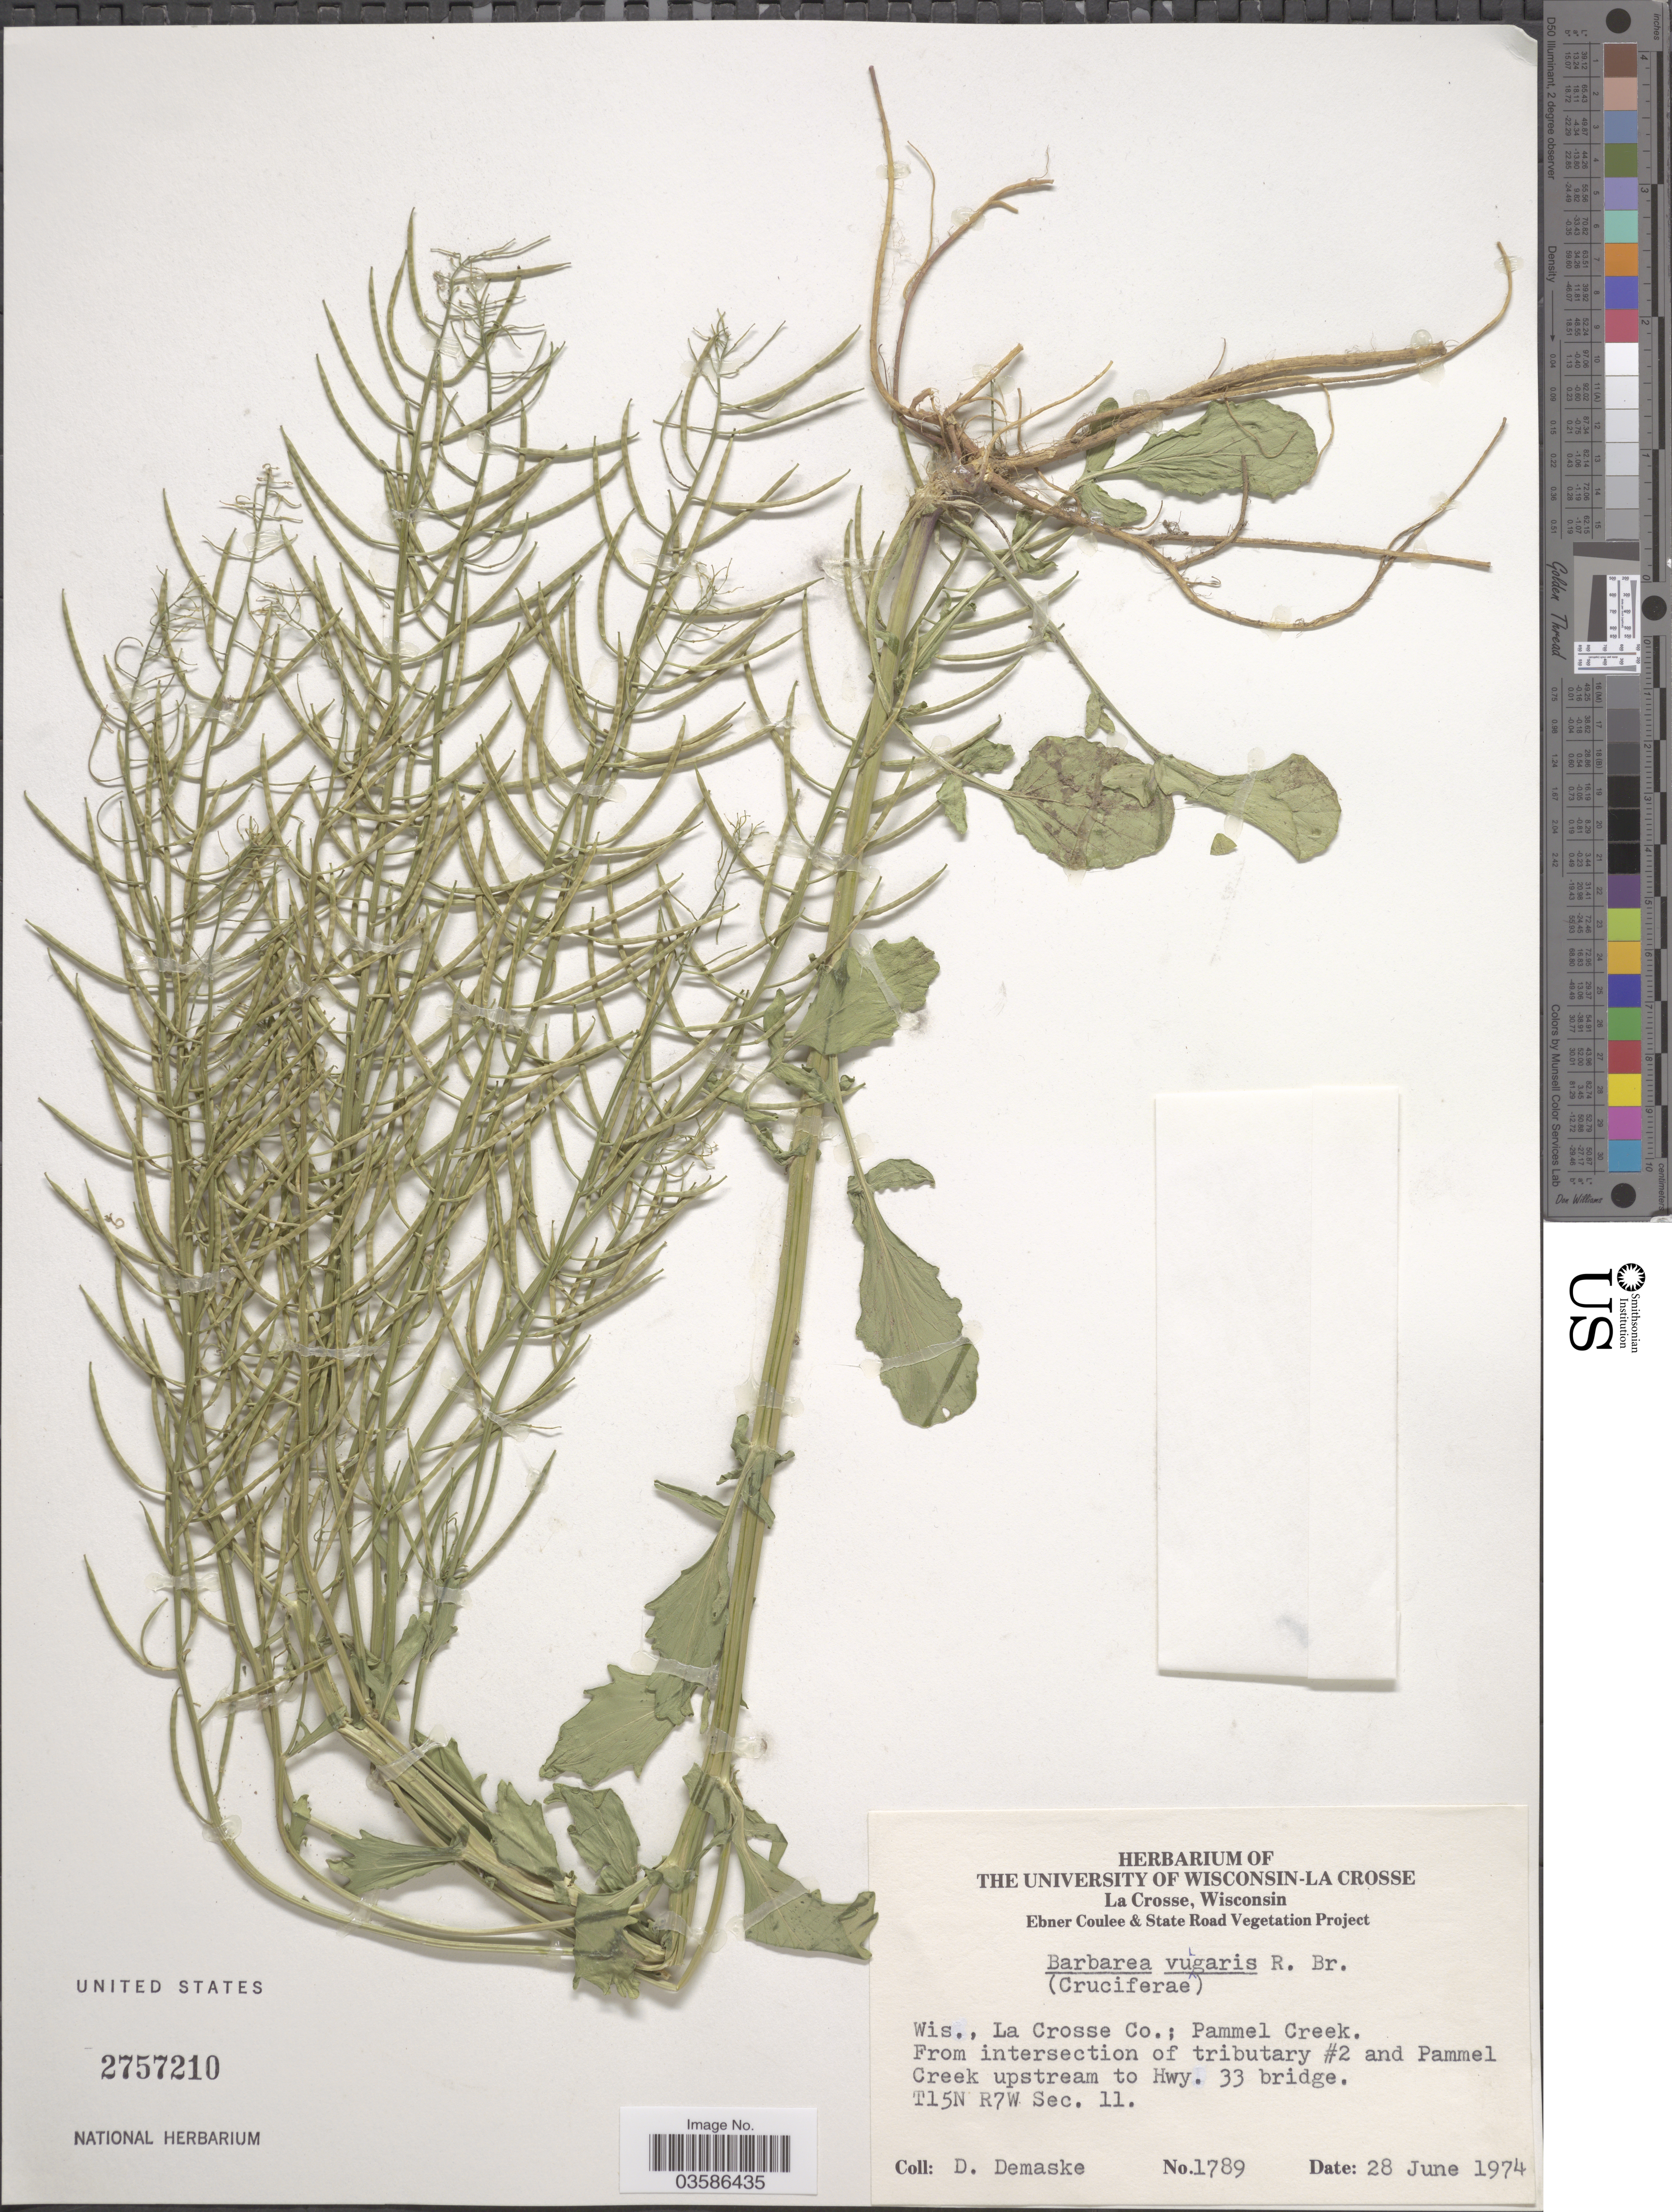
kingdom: Plantae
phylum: Tracheophyta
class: Magnoliopsida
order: Brassicales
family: Brassicaceae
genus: Barbarea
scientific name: Barbarea vulgaris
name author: W.T. Aiton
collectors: D. Demaske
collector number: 1789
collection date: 1974-06-28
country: United States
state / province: Wisconsin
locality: La Crosse Co.; Pammel Creek. From intersection of tributary #2 and Pammel Creek upstream to Hwy. 33 bridge. T15N R7W Sec. 11.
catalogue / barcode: US 2757210